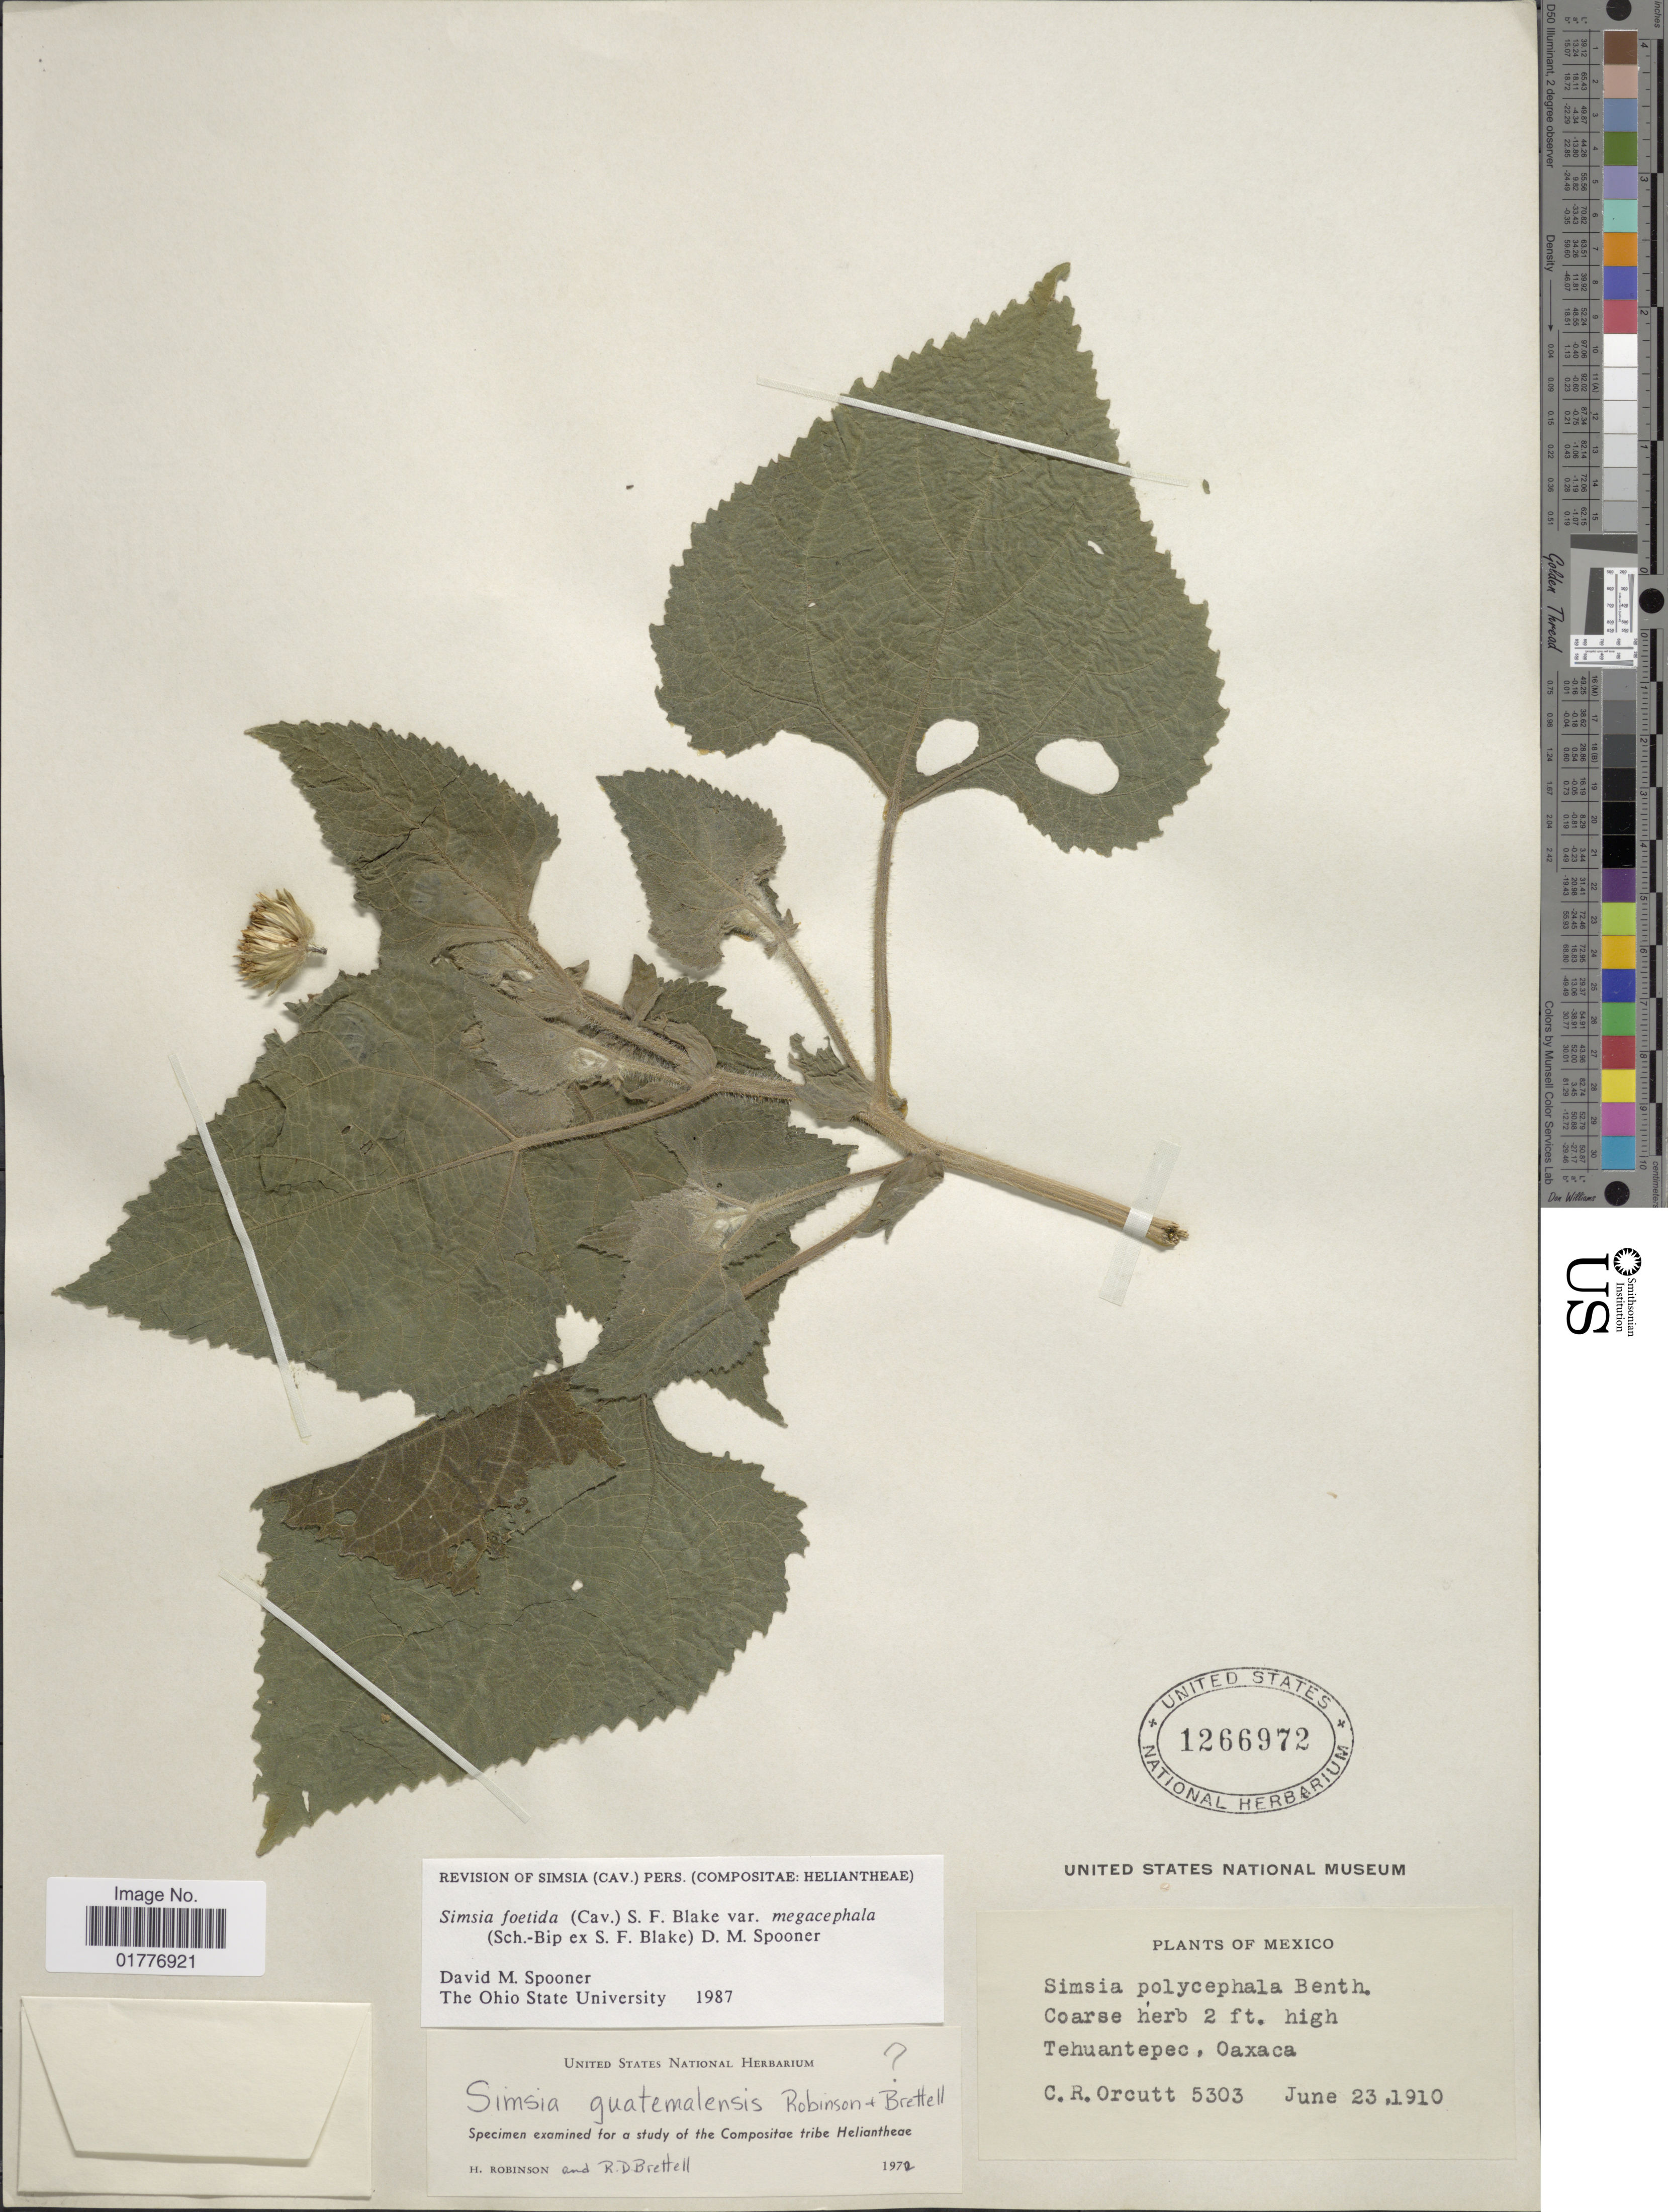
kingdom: Plantae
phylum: Tracheophyta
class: Magnoliopsida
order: Asterales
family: Asteraceae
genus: Simsia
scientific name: Simsia foetida var. megacephala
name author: (Sch. Bip. ex Blake) D.M. Spooner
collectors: C. R. Orcutt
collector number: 5303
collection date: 1910-06-23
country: Mexico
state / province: Oaxaca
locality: Tehuantepec, Oaxaca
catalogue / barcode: US 1266972